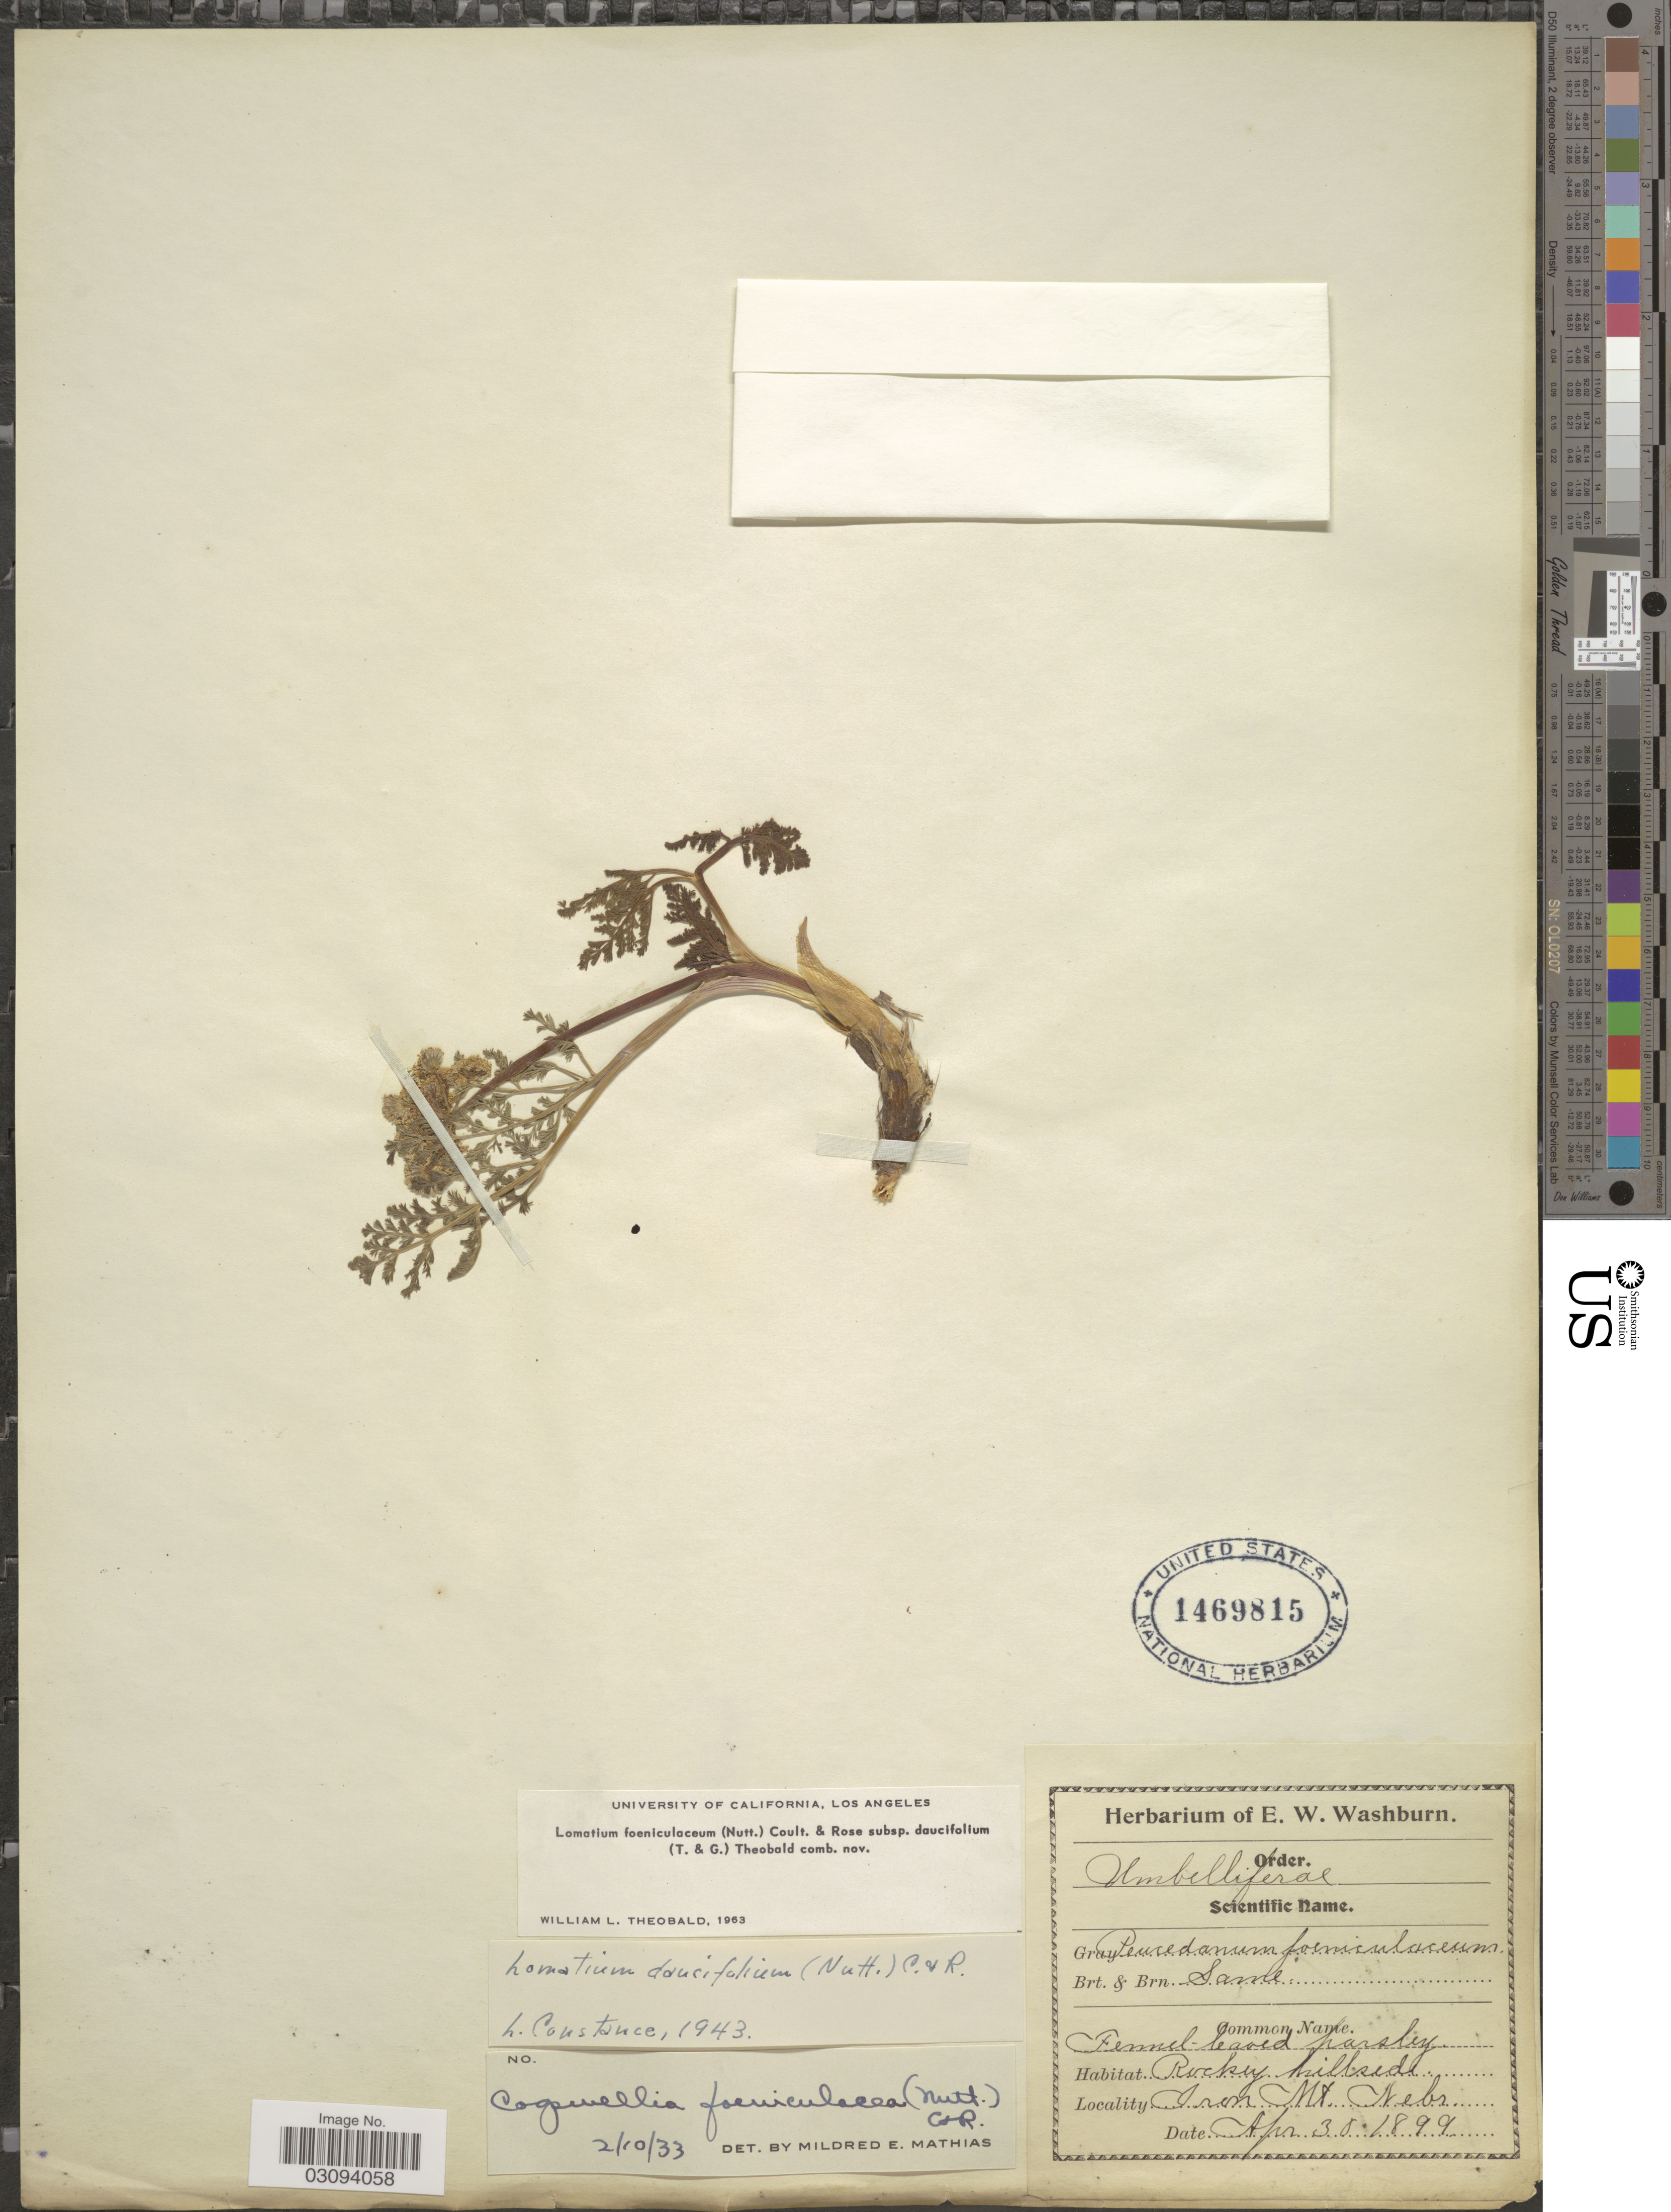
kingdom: Plantae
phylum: Tracheophyta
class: Magnoliopsida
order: Apiales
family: Apiaceae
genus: Lomatium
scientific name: Lomatium foeniculaceum subsp. daucifolium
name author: (Torr. & A. Gray) W.L. Theob.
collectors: ex herb. E. W. Washburn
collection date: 1899-04-30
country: United States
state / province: Nebraska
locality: Rocky hillside. Iron Mt.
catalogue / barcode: US 1469815